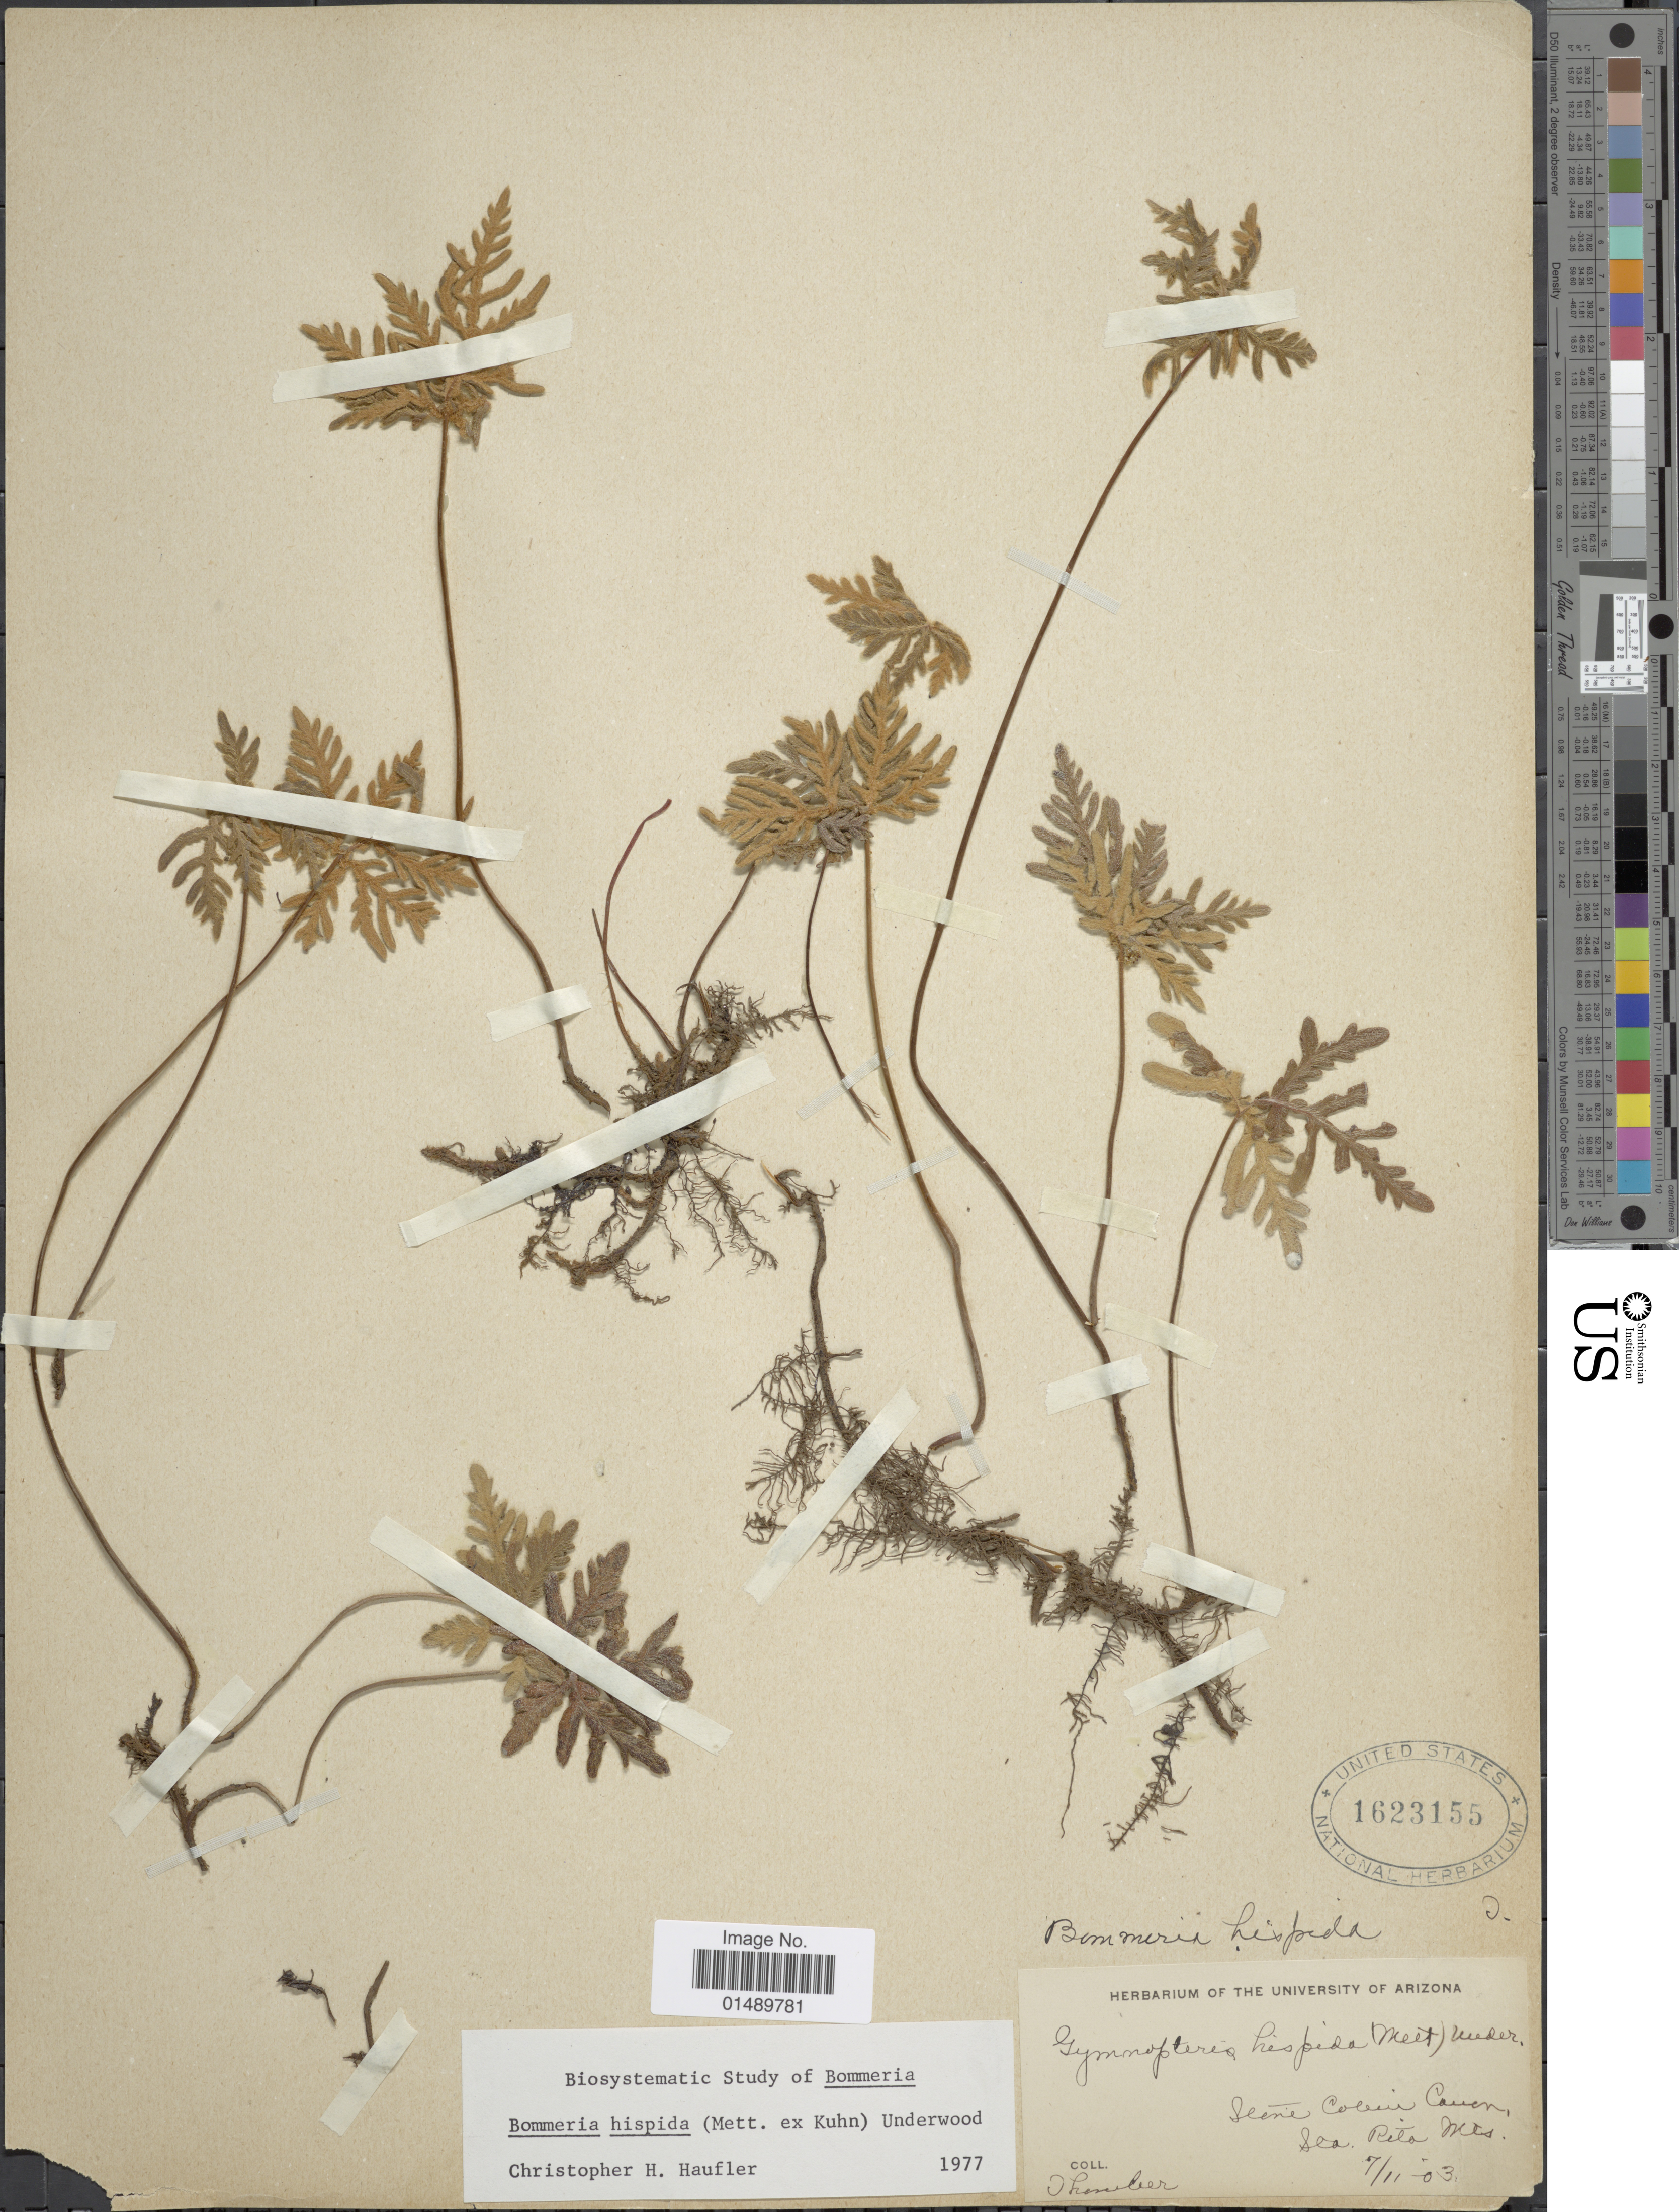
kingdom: Plantae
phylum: Tracheophyta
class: Polypodiopsida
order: Polypodiales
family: Pteridaceae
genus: Bommeria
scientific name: Bommeria hispida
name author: (Mett. ex Kuhn) Underw.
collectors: O. Lomber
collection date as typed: Transcribed d/m/y: 11/7/3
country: United States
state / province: Arizona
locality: Arizona, Scene Colin Canon, Sta Rita Mts.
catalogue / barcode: US 1623155